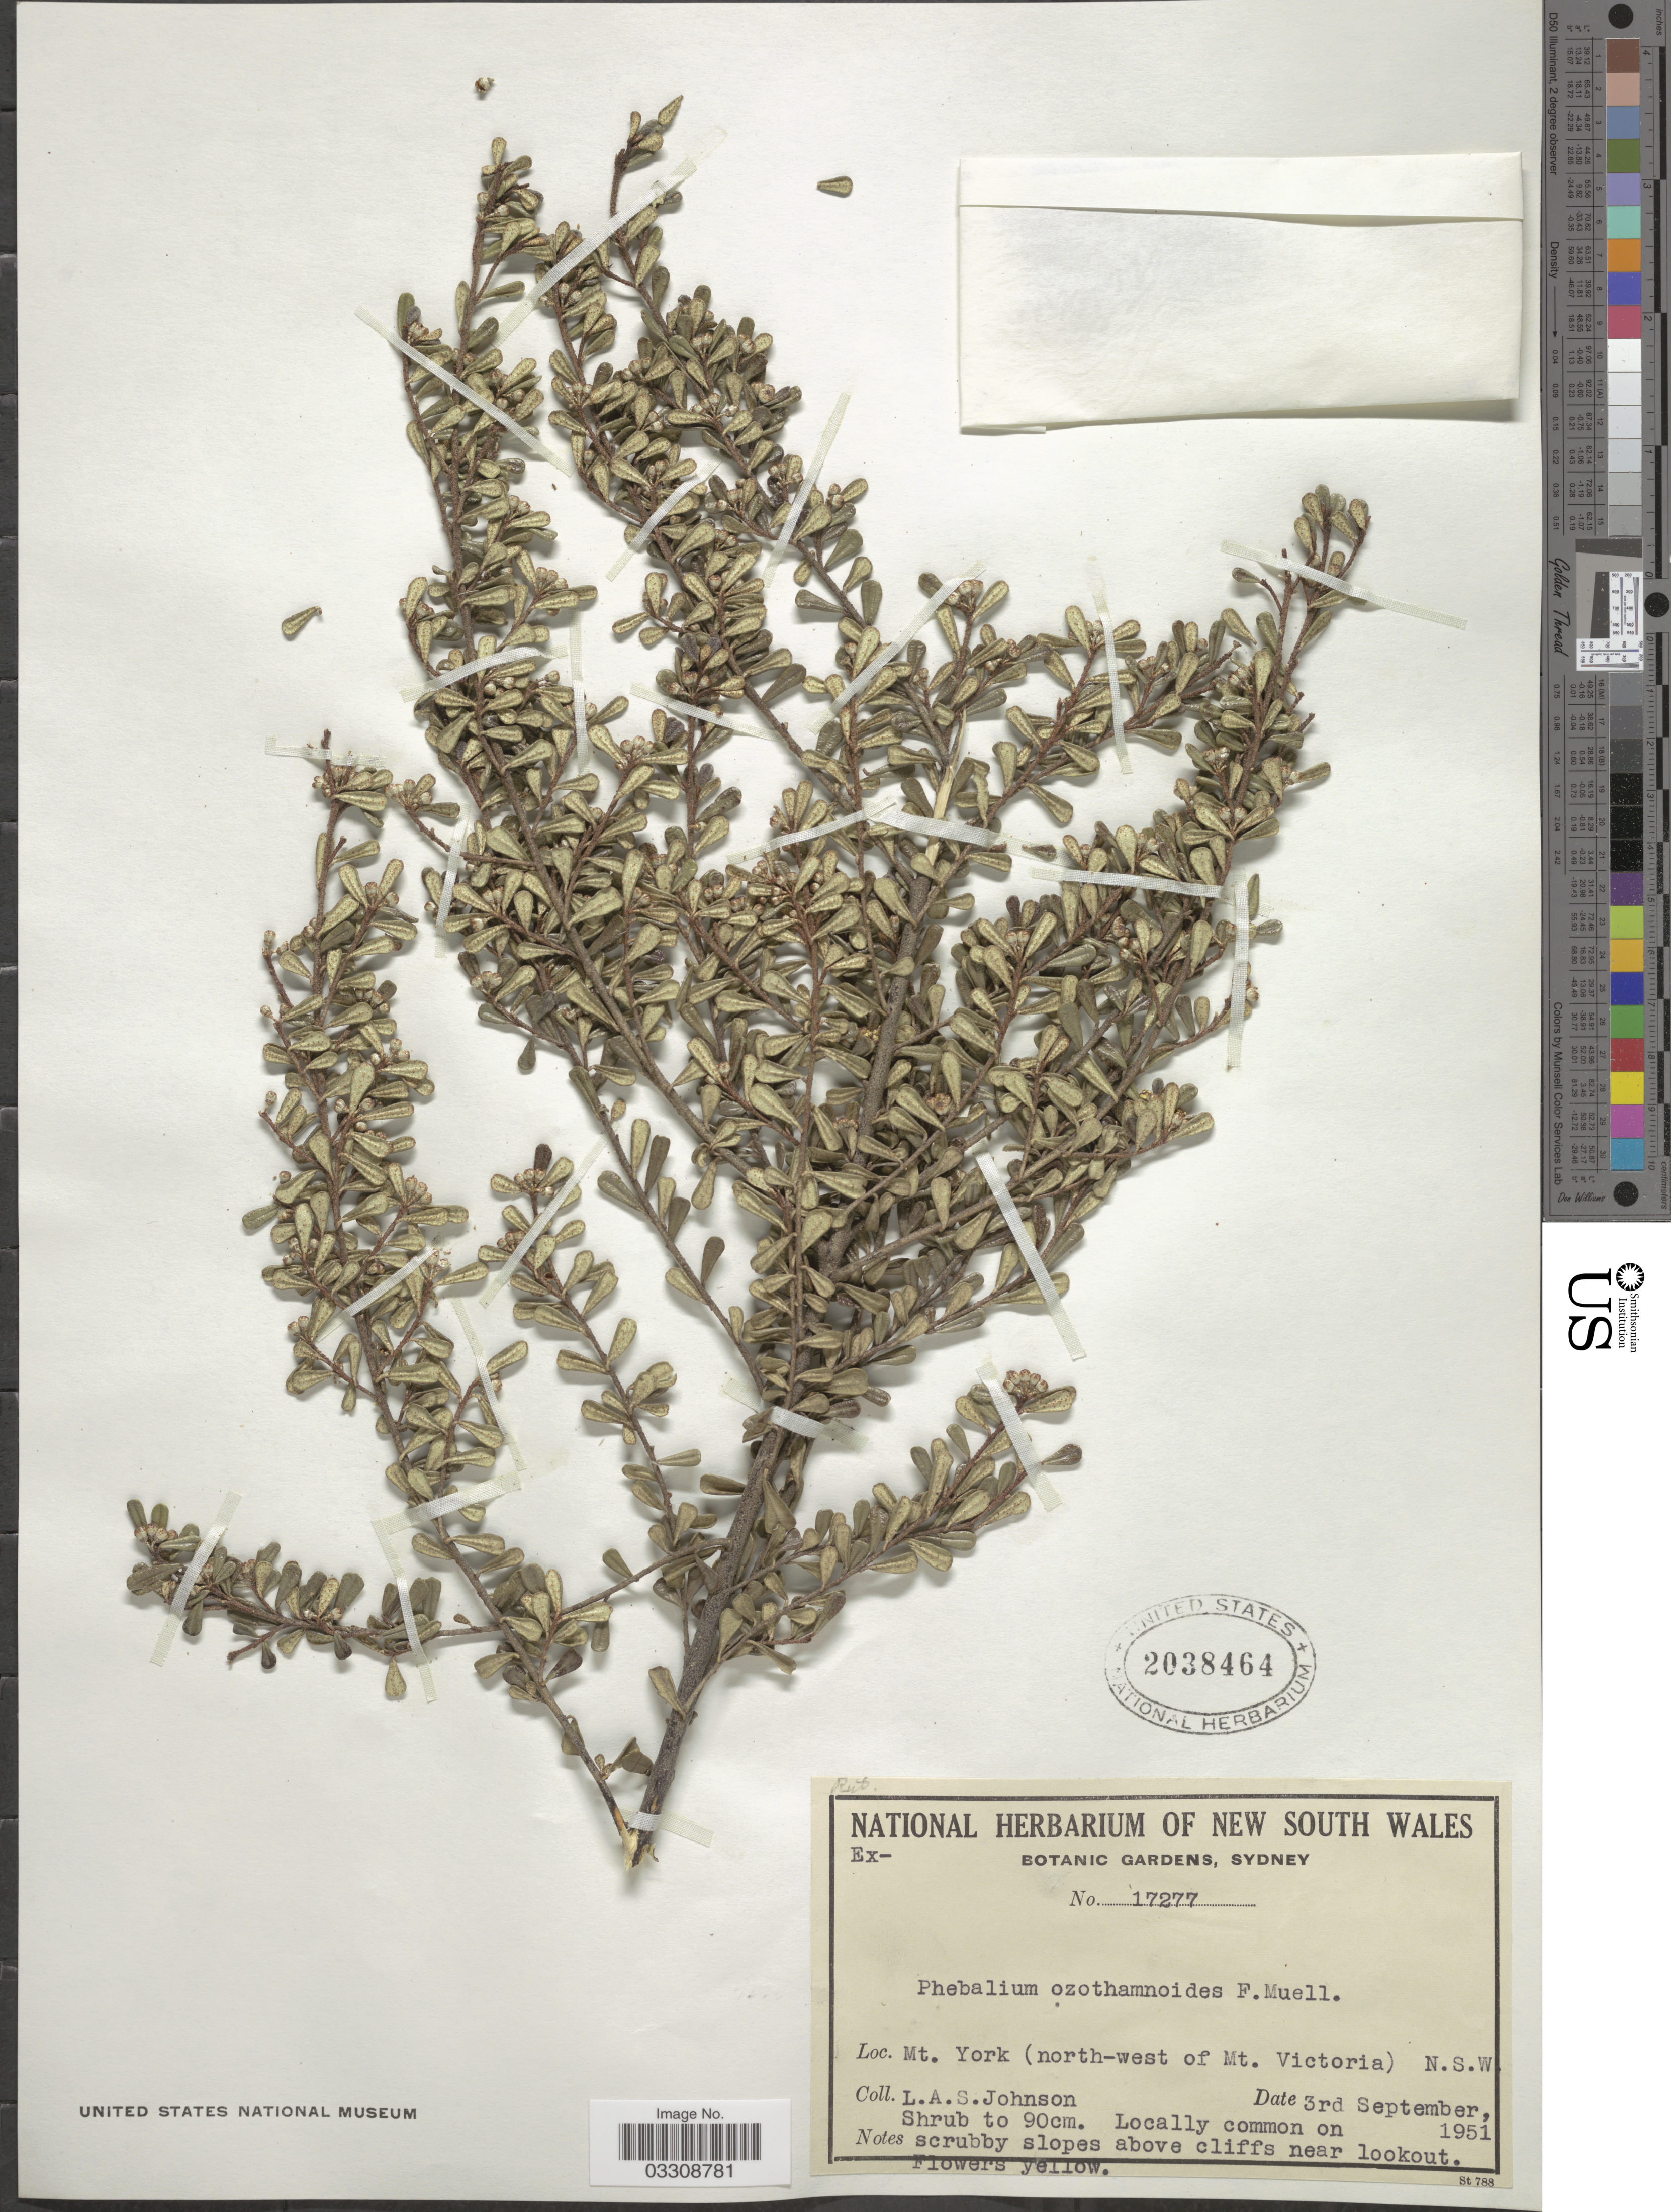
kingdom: Plantae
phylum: Tracheophyta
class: Magnoliopsida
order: Sapindales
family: Rutaceae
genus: Phebalium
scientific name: Phebalium ozothamnoides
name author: F. Muell.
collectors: L. A. S. Johnson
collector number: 17277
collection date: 1951-09-03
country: Australia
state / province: New South Wales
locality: Mt. York (north-west of Mt. Victoria).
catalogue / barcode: US 2038464